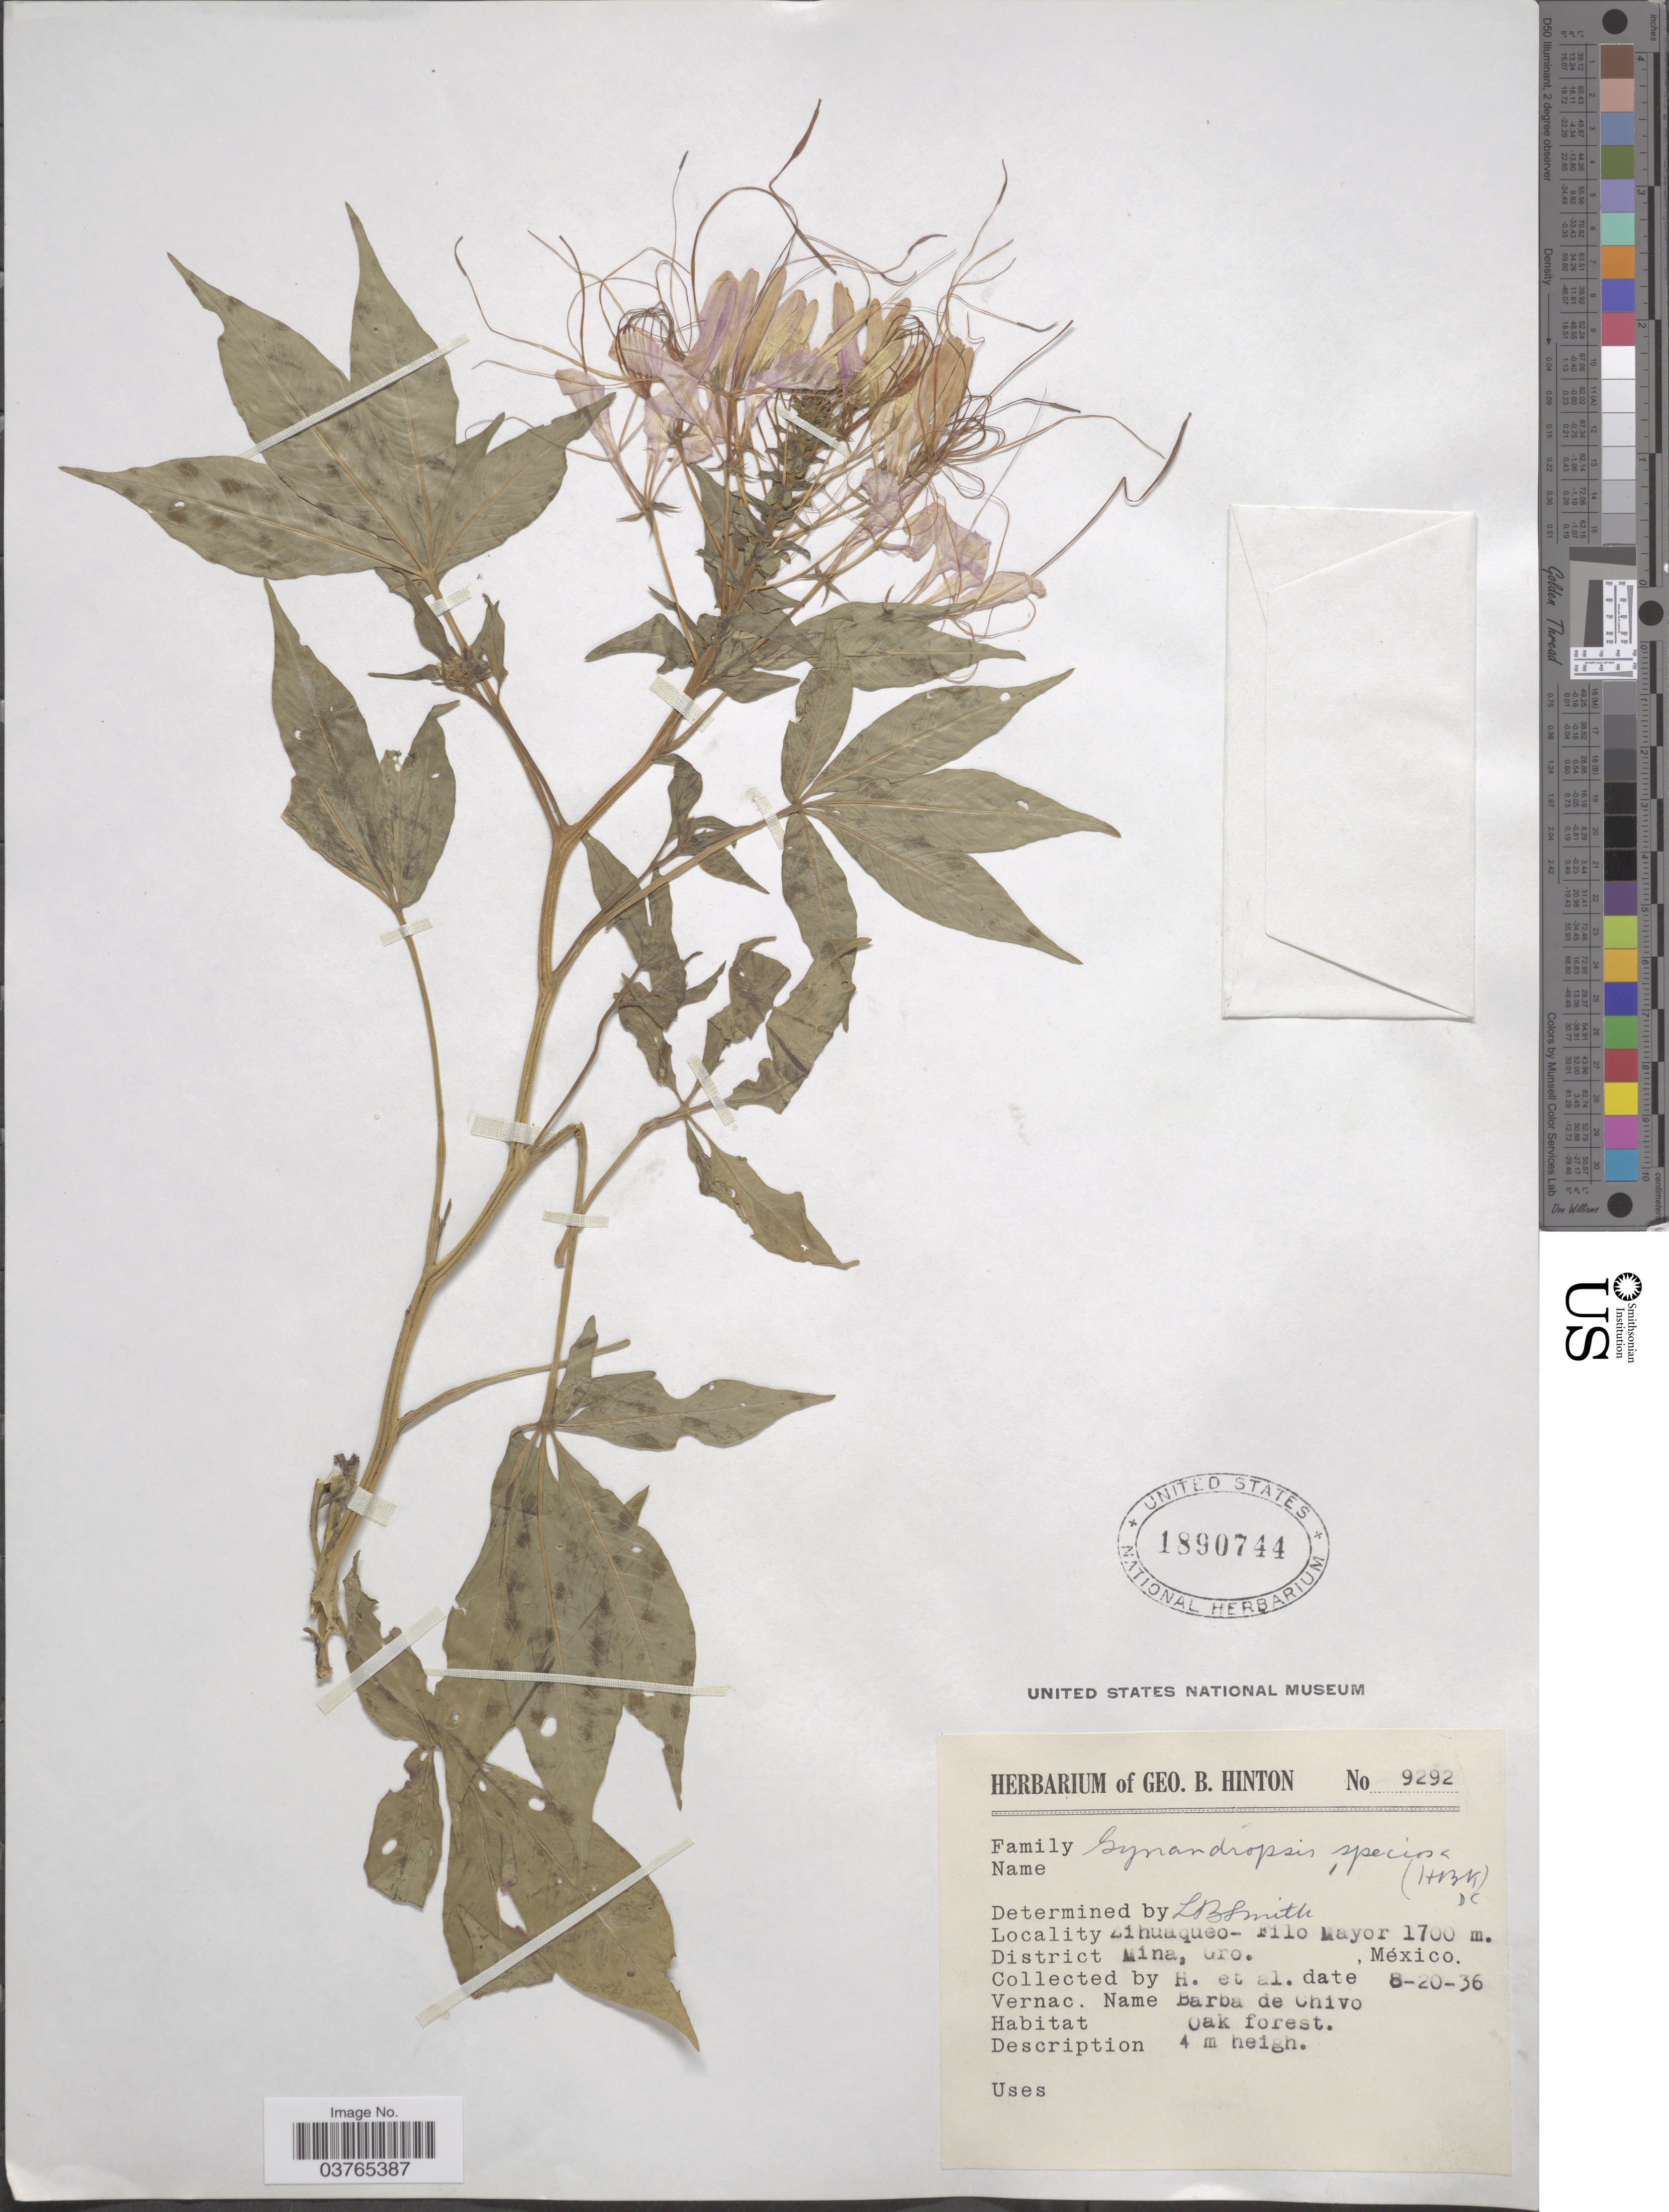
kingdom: Plantae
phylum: Tracheophyta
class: Magnoliopsida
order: Brassicales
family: Cleomaceae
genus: Cleoserrata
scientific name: Cleoserrata speciosa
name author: (Raf.) Iltis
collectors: G. B. Hinton & et al.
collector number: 9292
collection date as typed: Transcribed d/m/y: 20/8/36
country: Mexico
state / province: Guerrero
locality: Zihuaqueo - Filo Mayor. District Mina, Gro.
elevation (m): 1700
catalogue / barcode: US 1890744